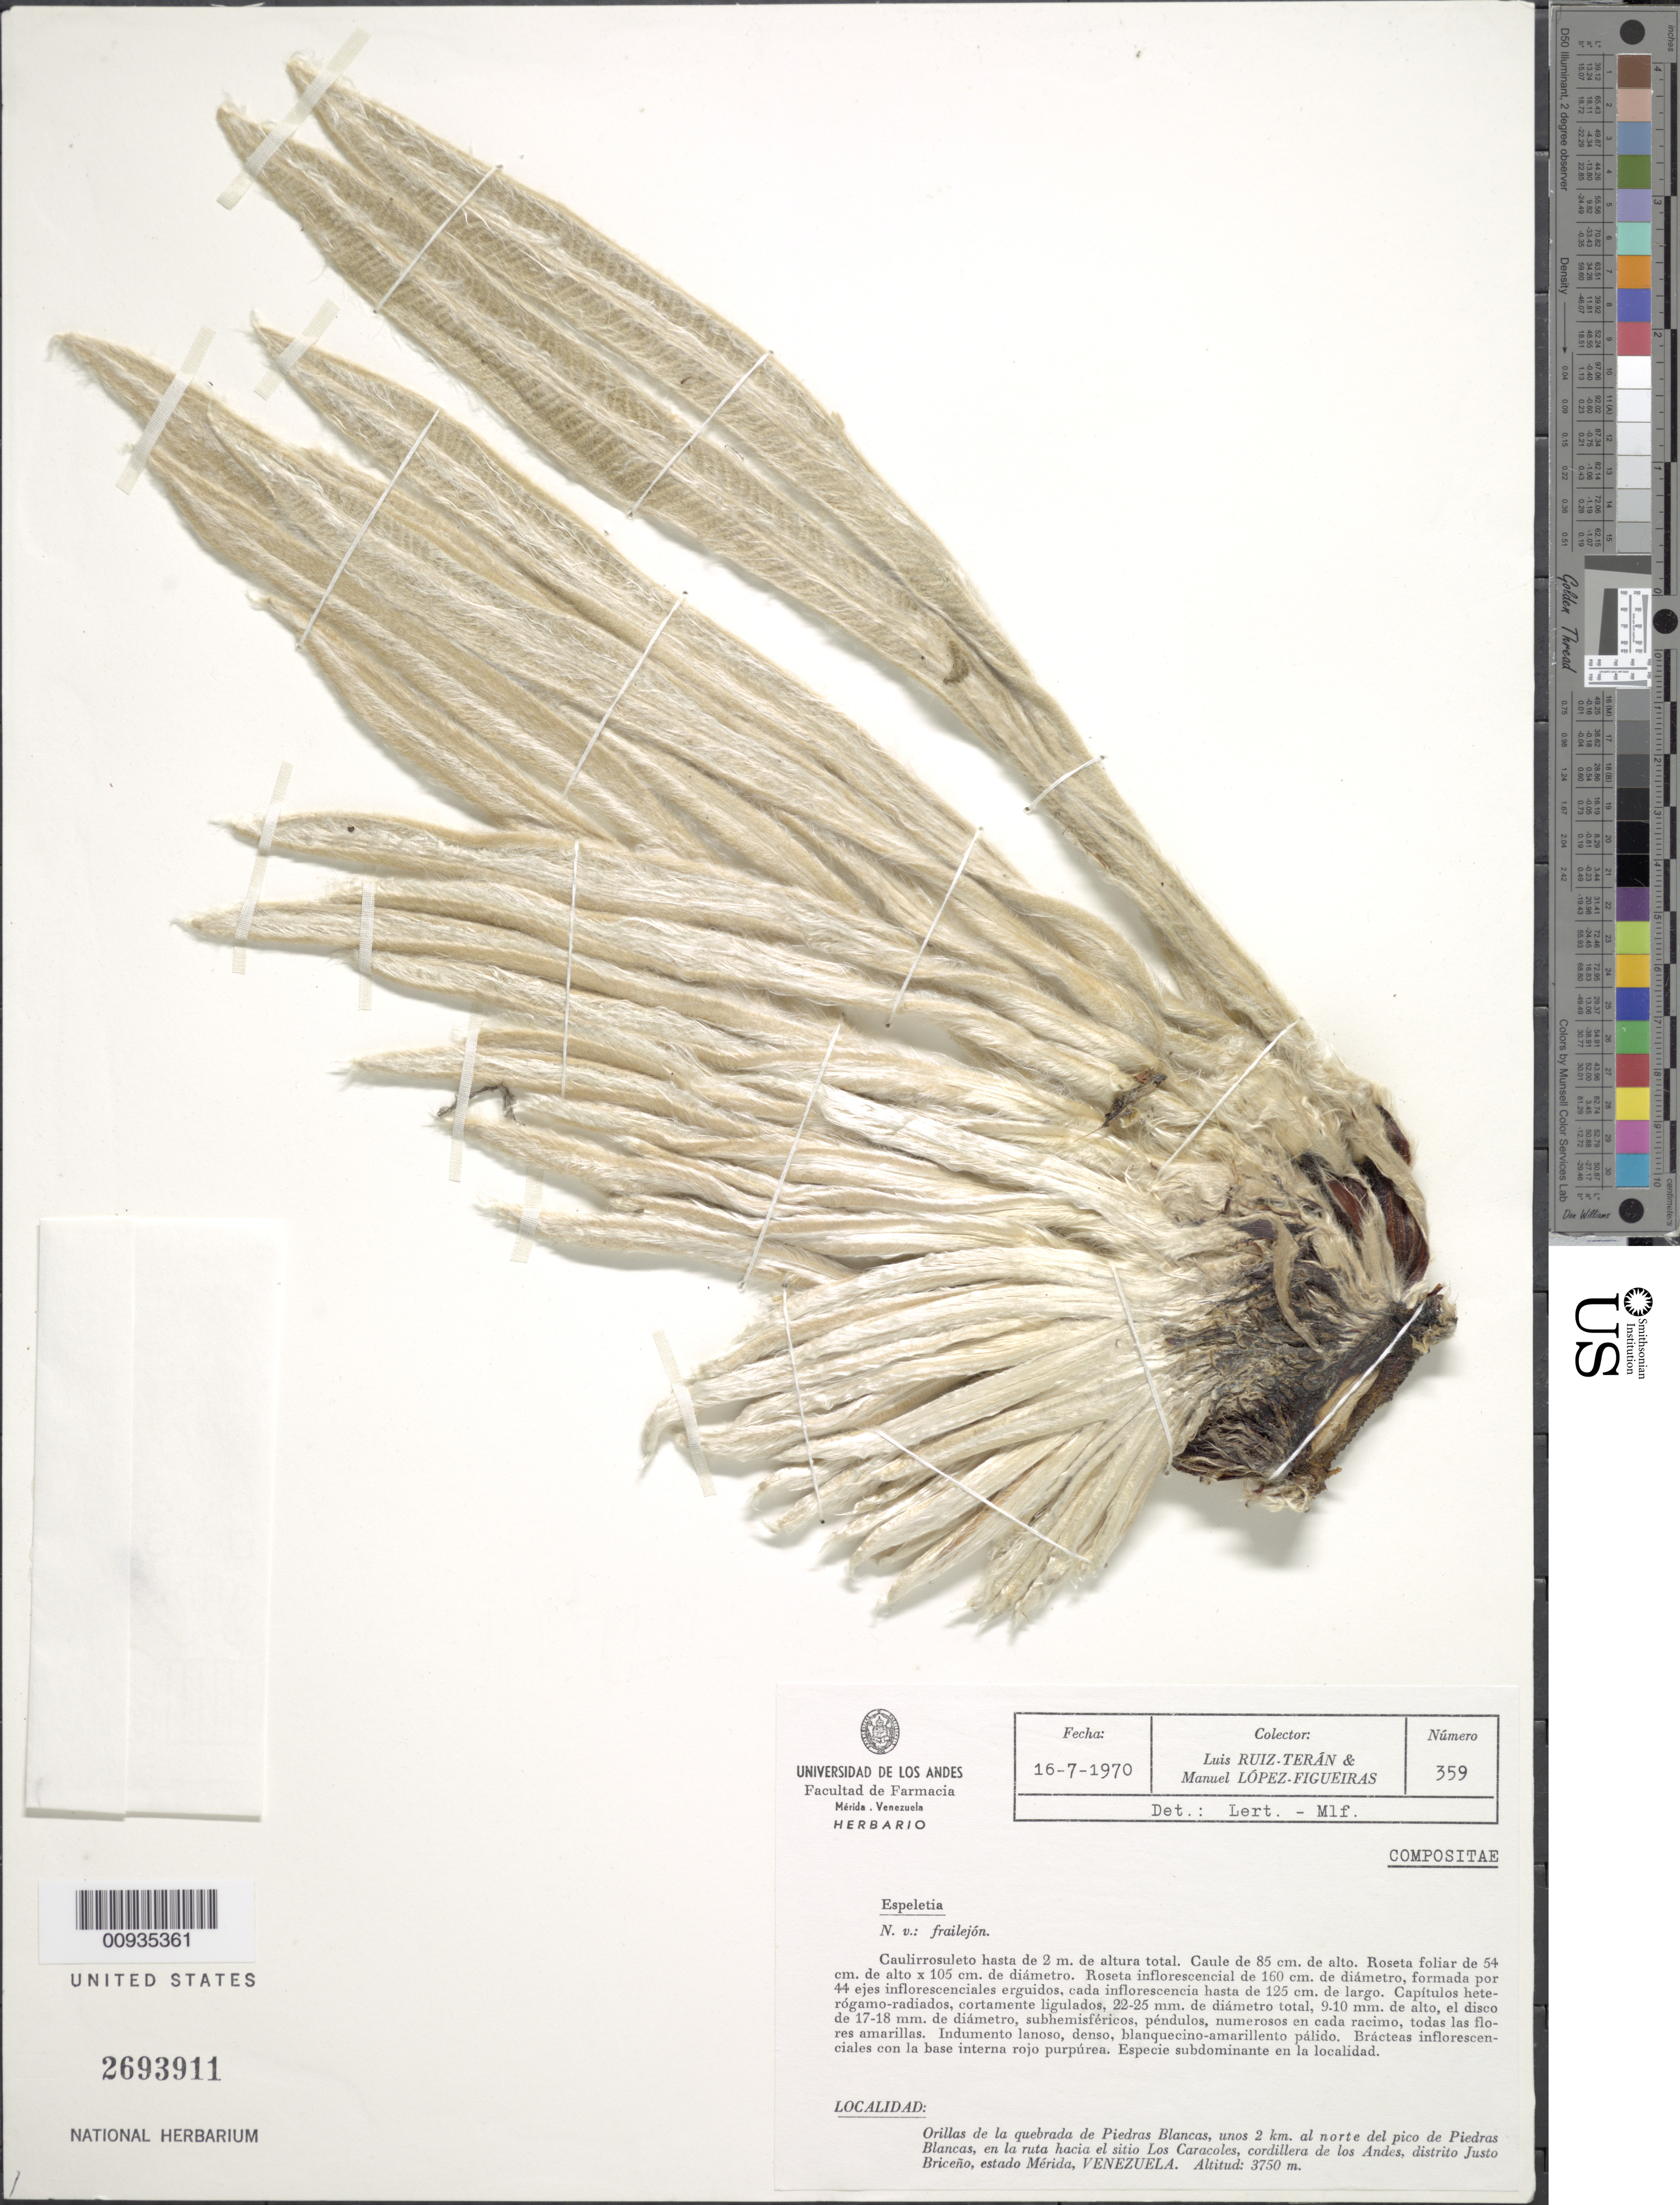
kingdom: Plantae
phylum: Tracheophyta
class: Magnoliopsida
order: Asterales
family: Asteraceae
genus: Coespeletia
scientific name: Coespeletia spicata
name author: (Sch. Bip. ex Wedd.) Cuatrec.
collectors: L. Teran & M. López Figueiras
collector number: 359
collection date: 1970-07-16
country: Venezuela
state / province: Mérida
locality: Orillas de la quebrada de Piedras Blancas, unos 2 km. al norte del pico de Piedras Blancas, en la ruta el sitio Los Caracoles, cordillera de los Andes, distrito Justo Briceno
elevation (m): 3750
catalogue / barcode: US 2693911